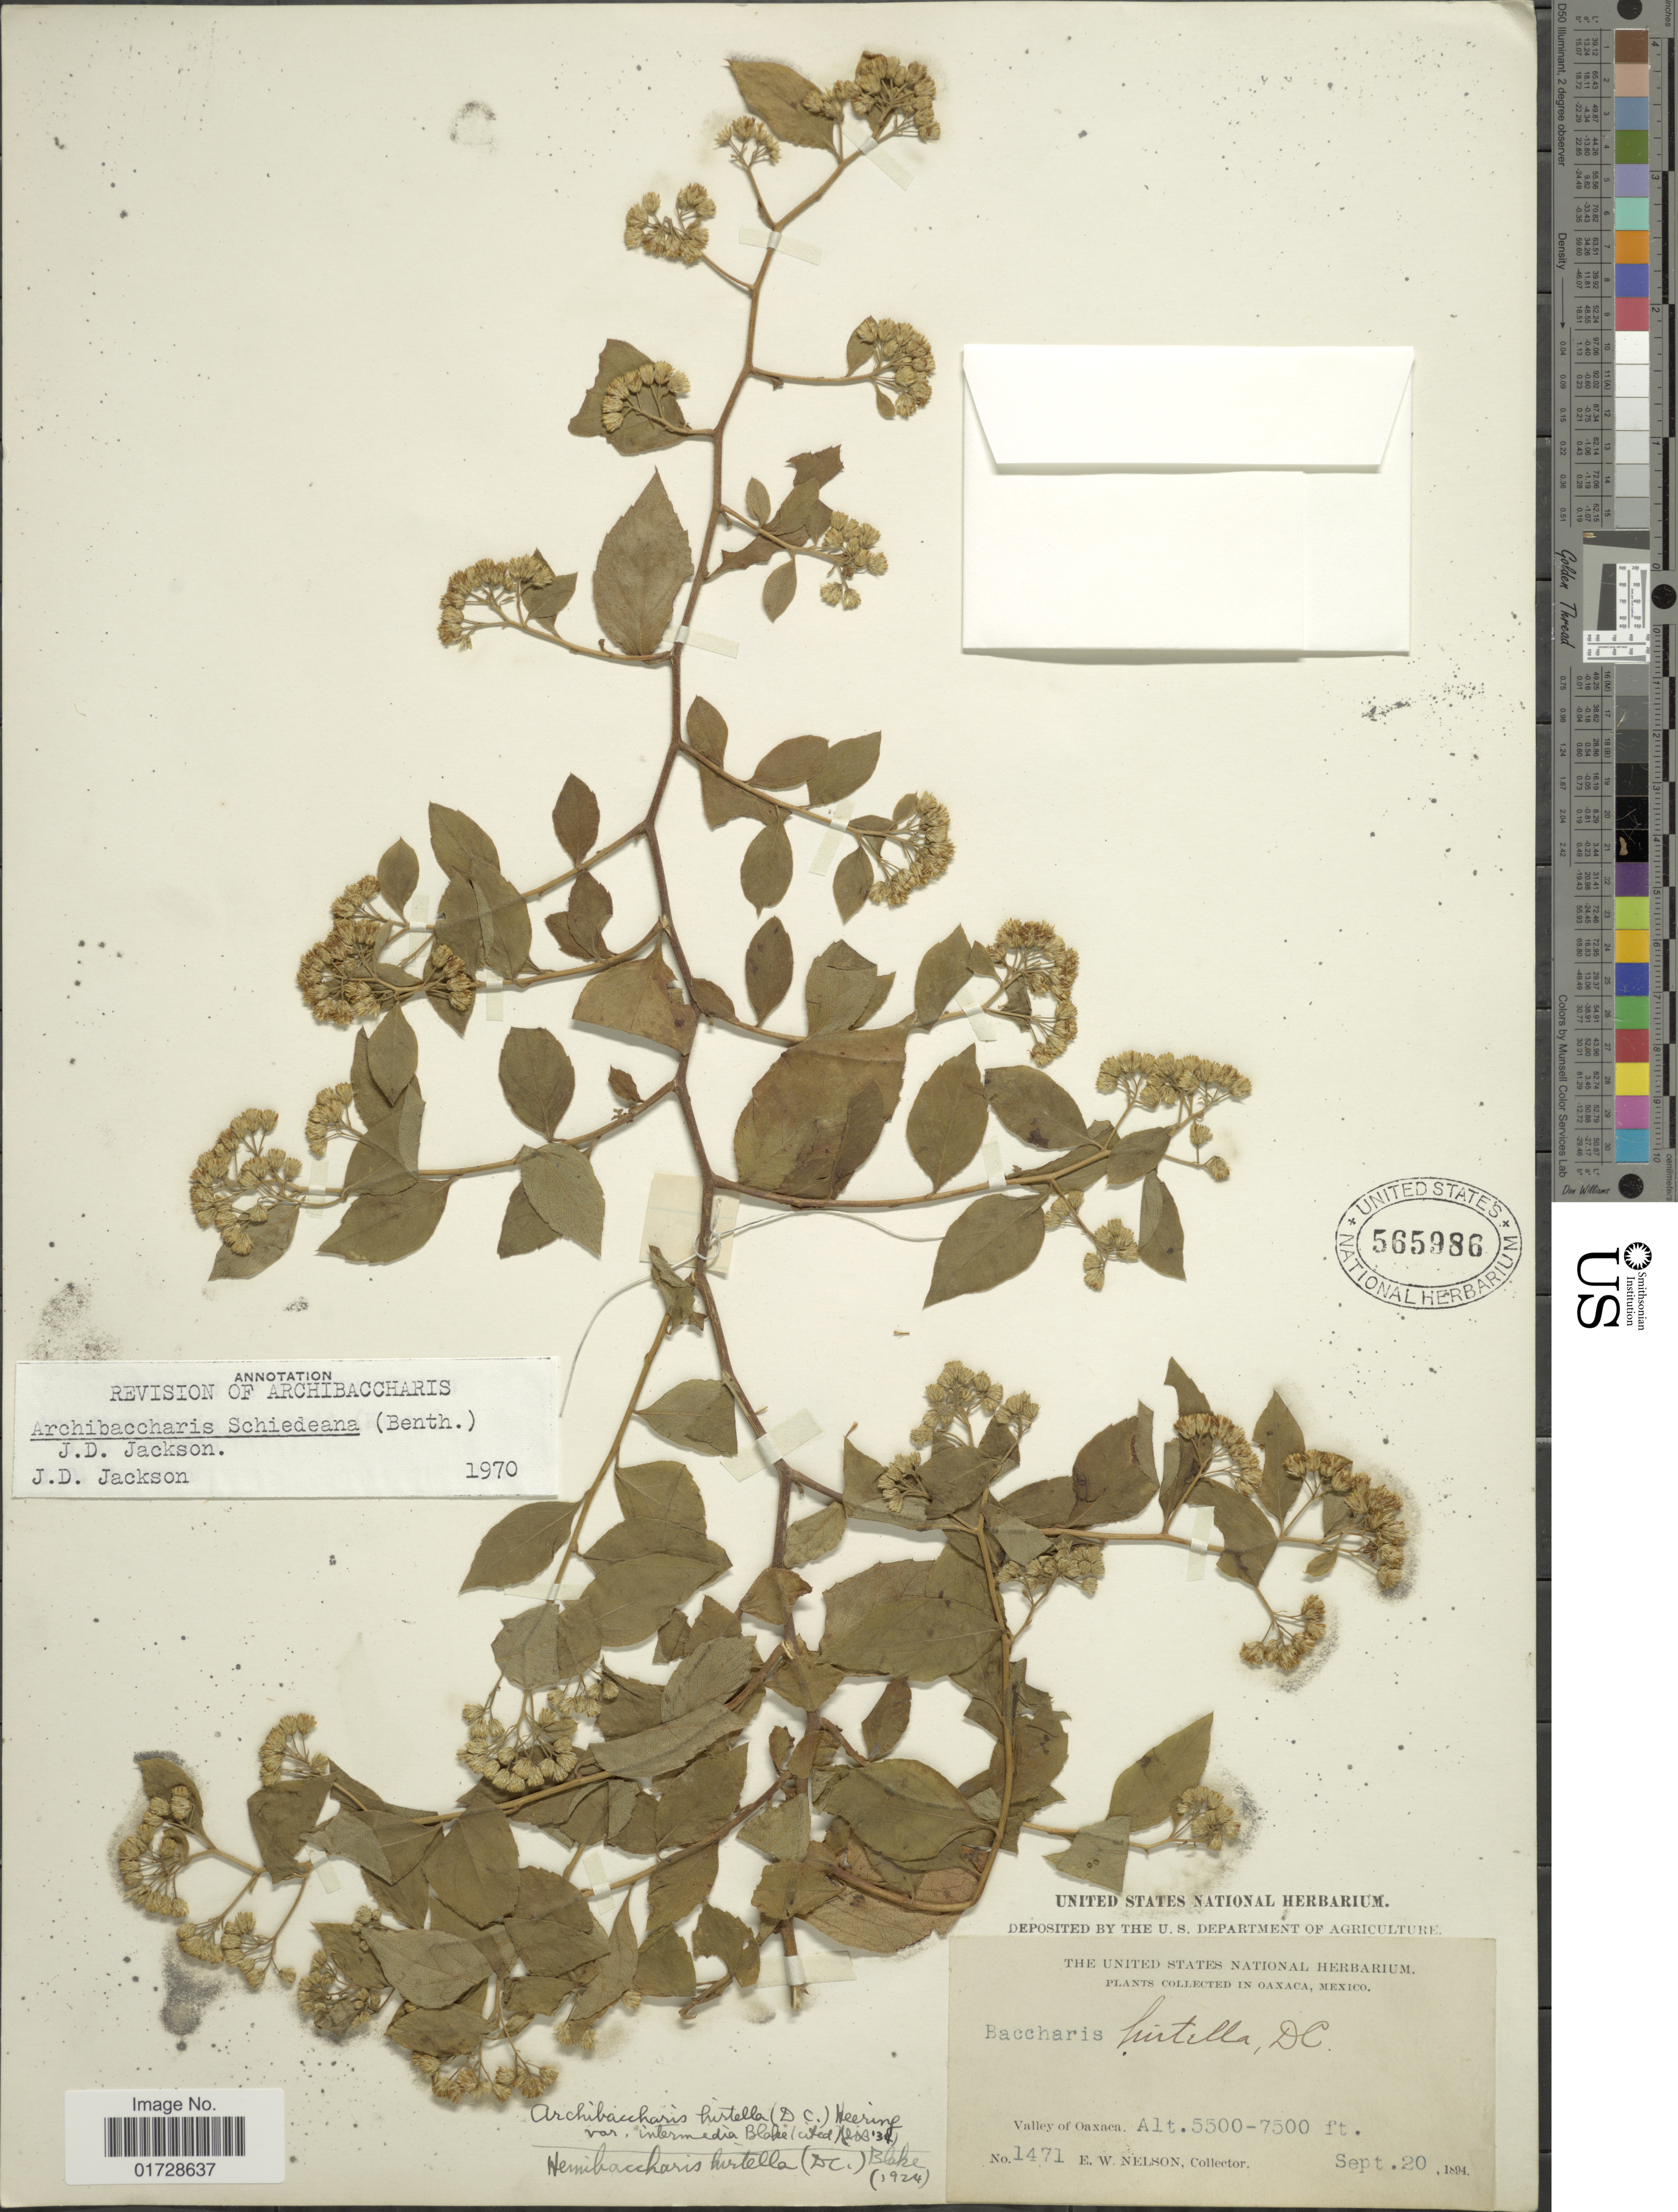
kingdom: Plantae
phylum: Tracheophyta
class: Magnoliopsida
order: Asterales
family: Asteraceae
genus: Archibaccharis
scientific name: Archibaccharis schiedeana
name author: (Benth.) J.D. Jacks.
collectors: E. W. Nelson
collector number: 1471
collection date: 1894-09-20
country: Mexico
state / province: Oaxaca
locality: Valley of Oaxaca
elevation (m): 1676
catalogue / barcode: US 565986